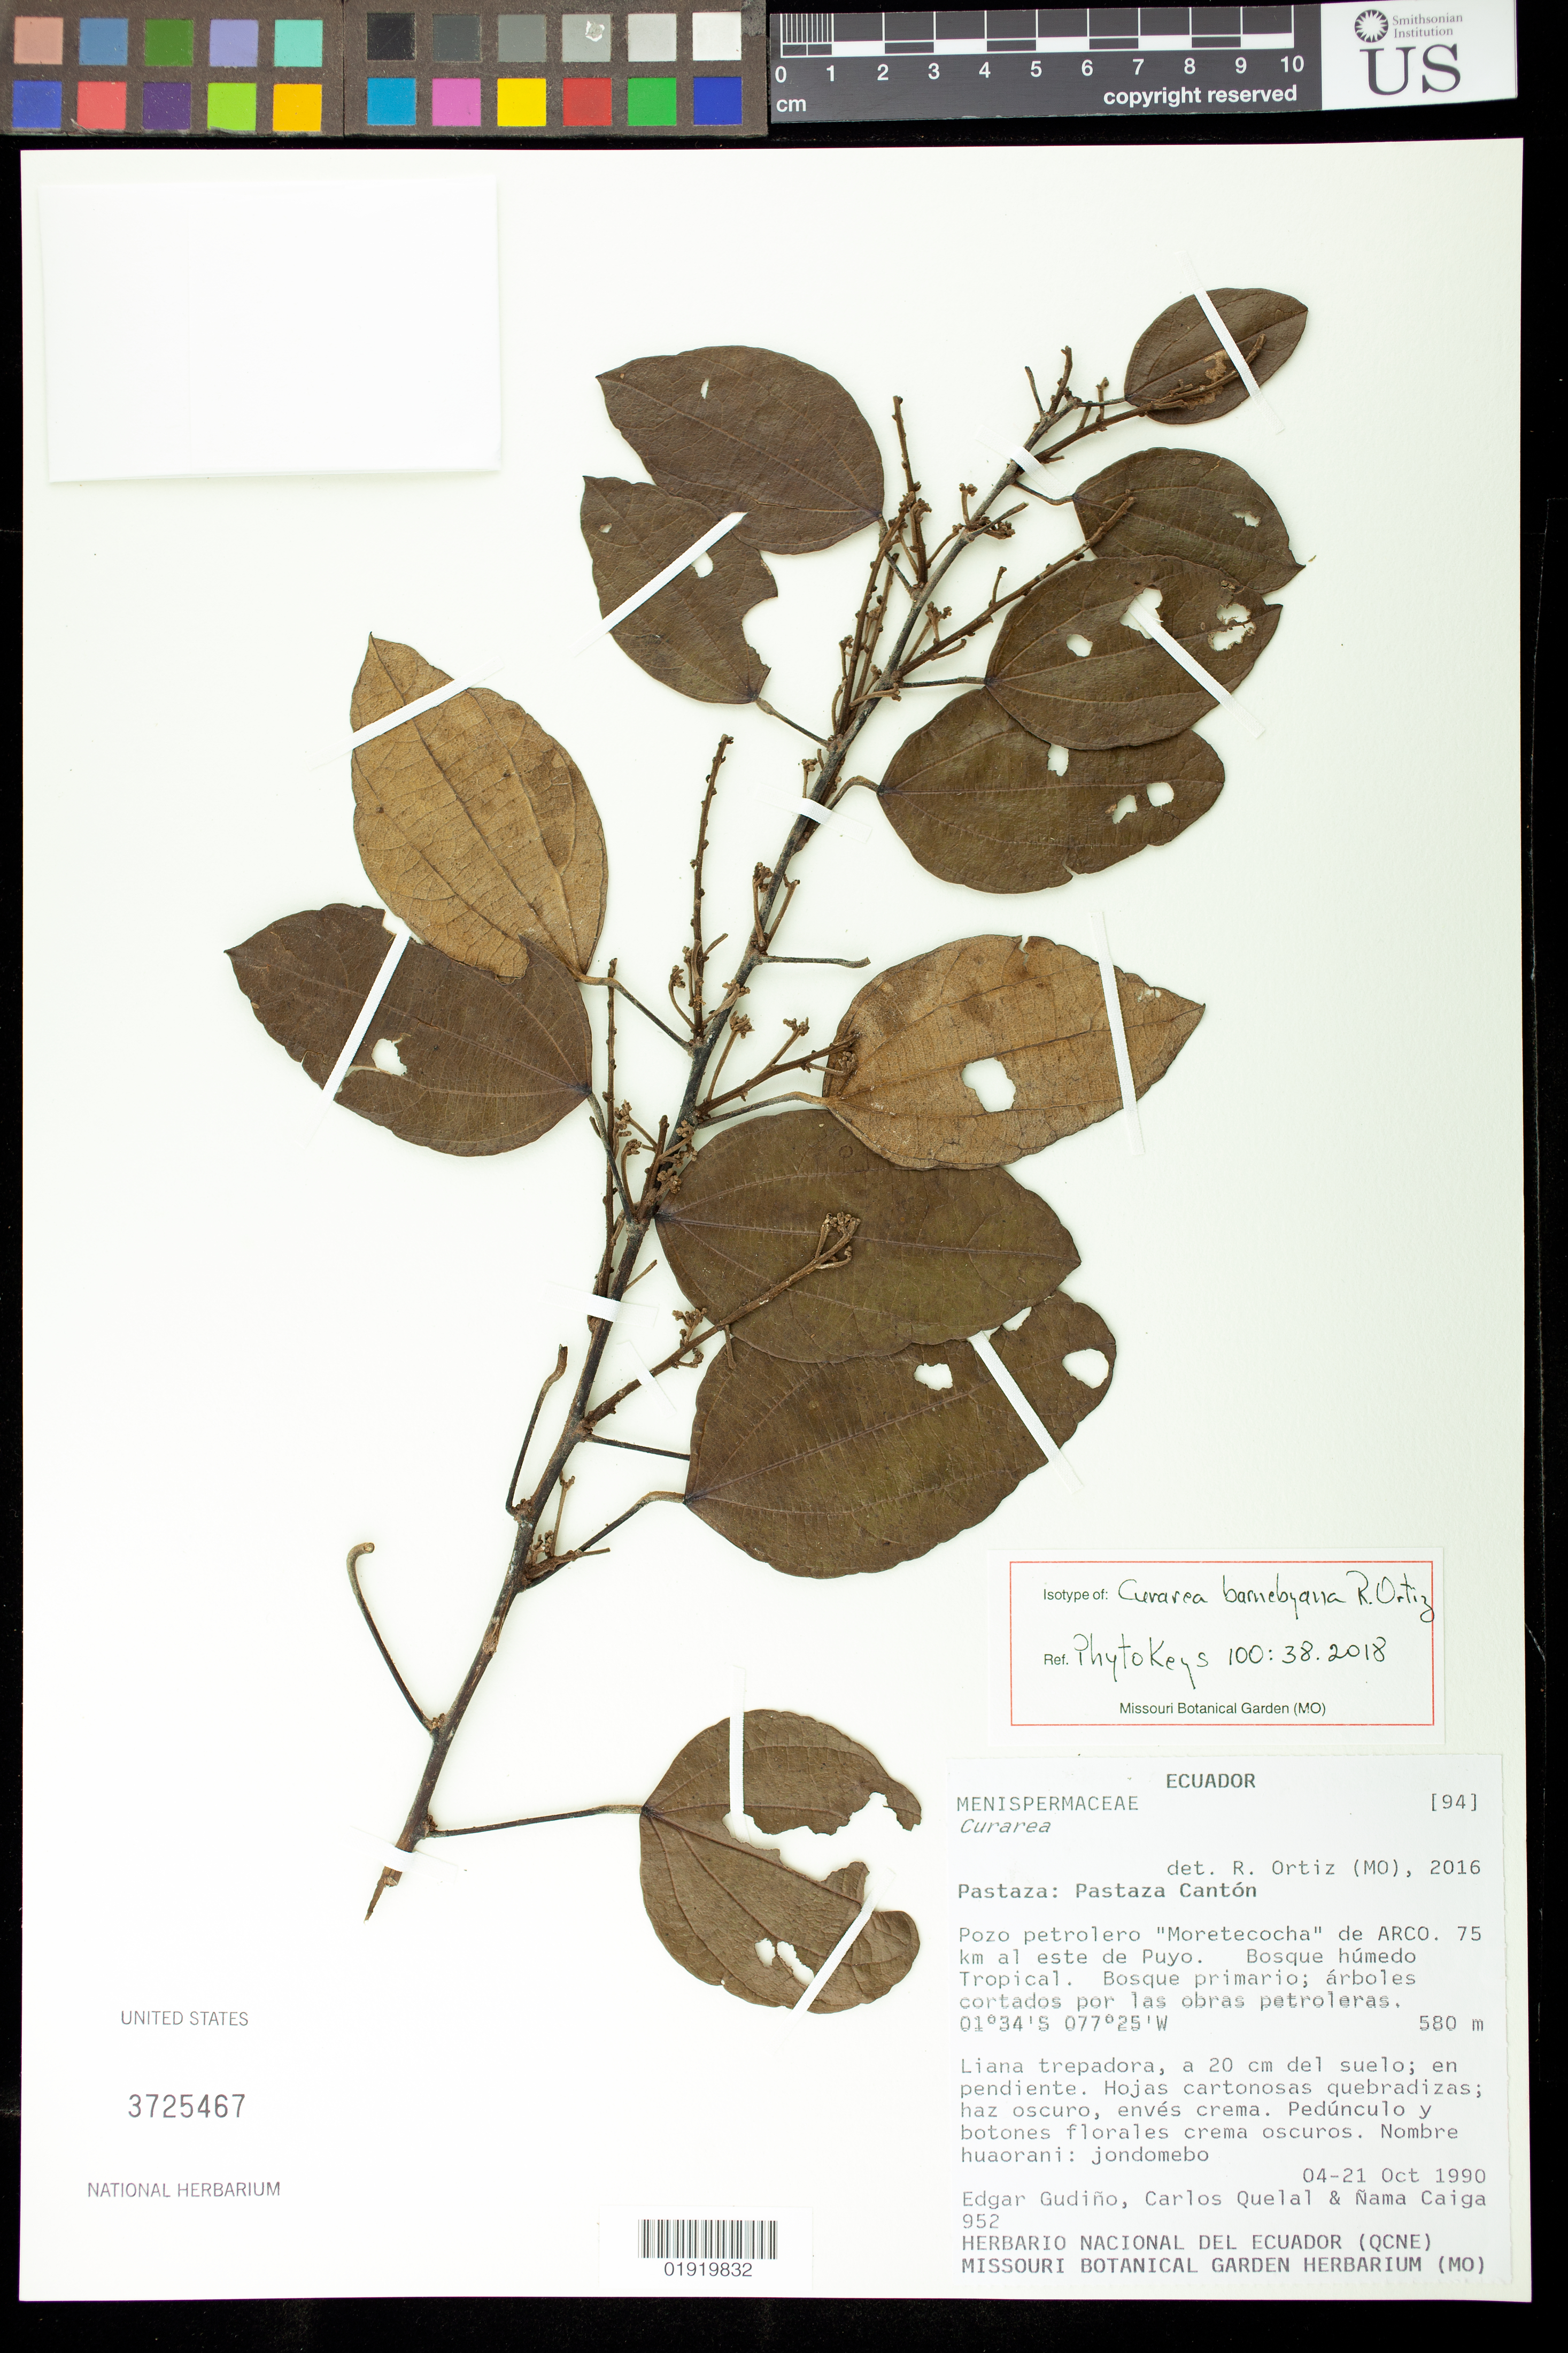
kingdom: Plantae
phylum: Tracheophyta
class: Magnoliopsida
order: Ranunculales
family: Menispermaceae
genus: Curarea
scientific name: Curarea barnebyana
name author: R. Ortiz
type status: Isotype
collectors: E. Gudiño, C. Quelal & Ñ. Caiga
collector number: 952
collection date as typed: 4-21 Oct 1990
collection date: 1990-10-04/1990-10-21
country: Ecuador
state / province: Pastaza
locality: Pastaza: Pastaza Canton. Pozo petrolero "Moretecocha" de ARCO, 75 km al este de Puyo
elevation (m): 580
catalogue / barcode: US 3725467